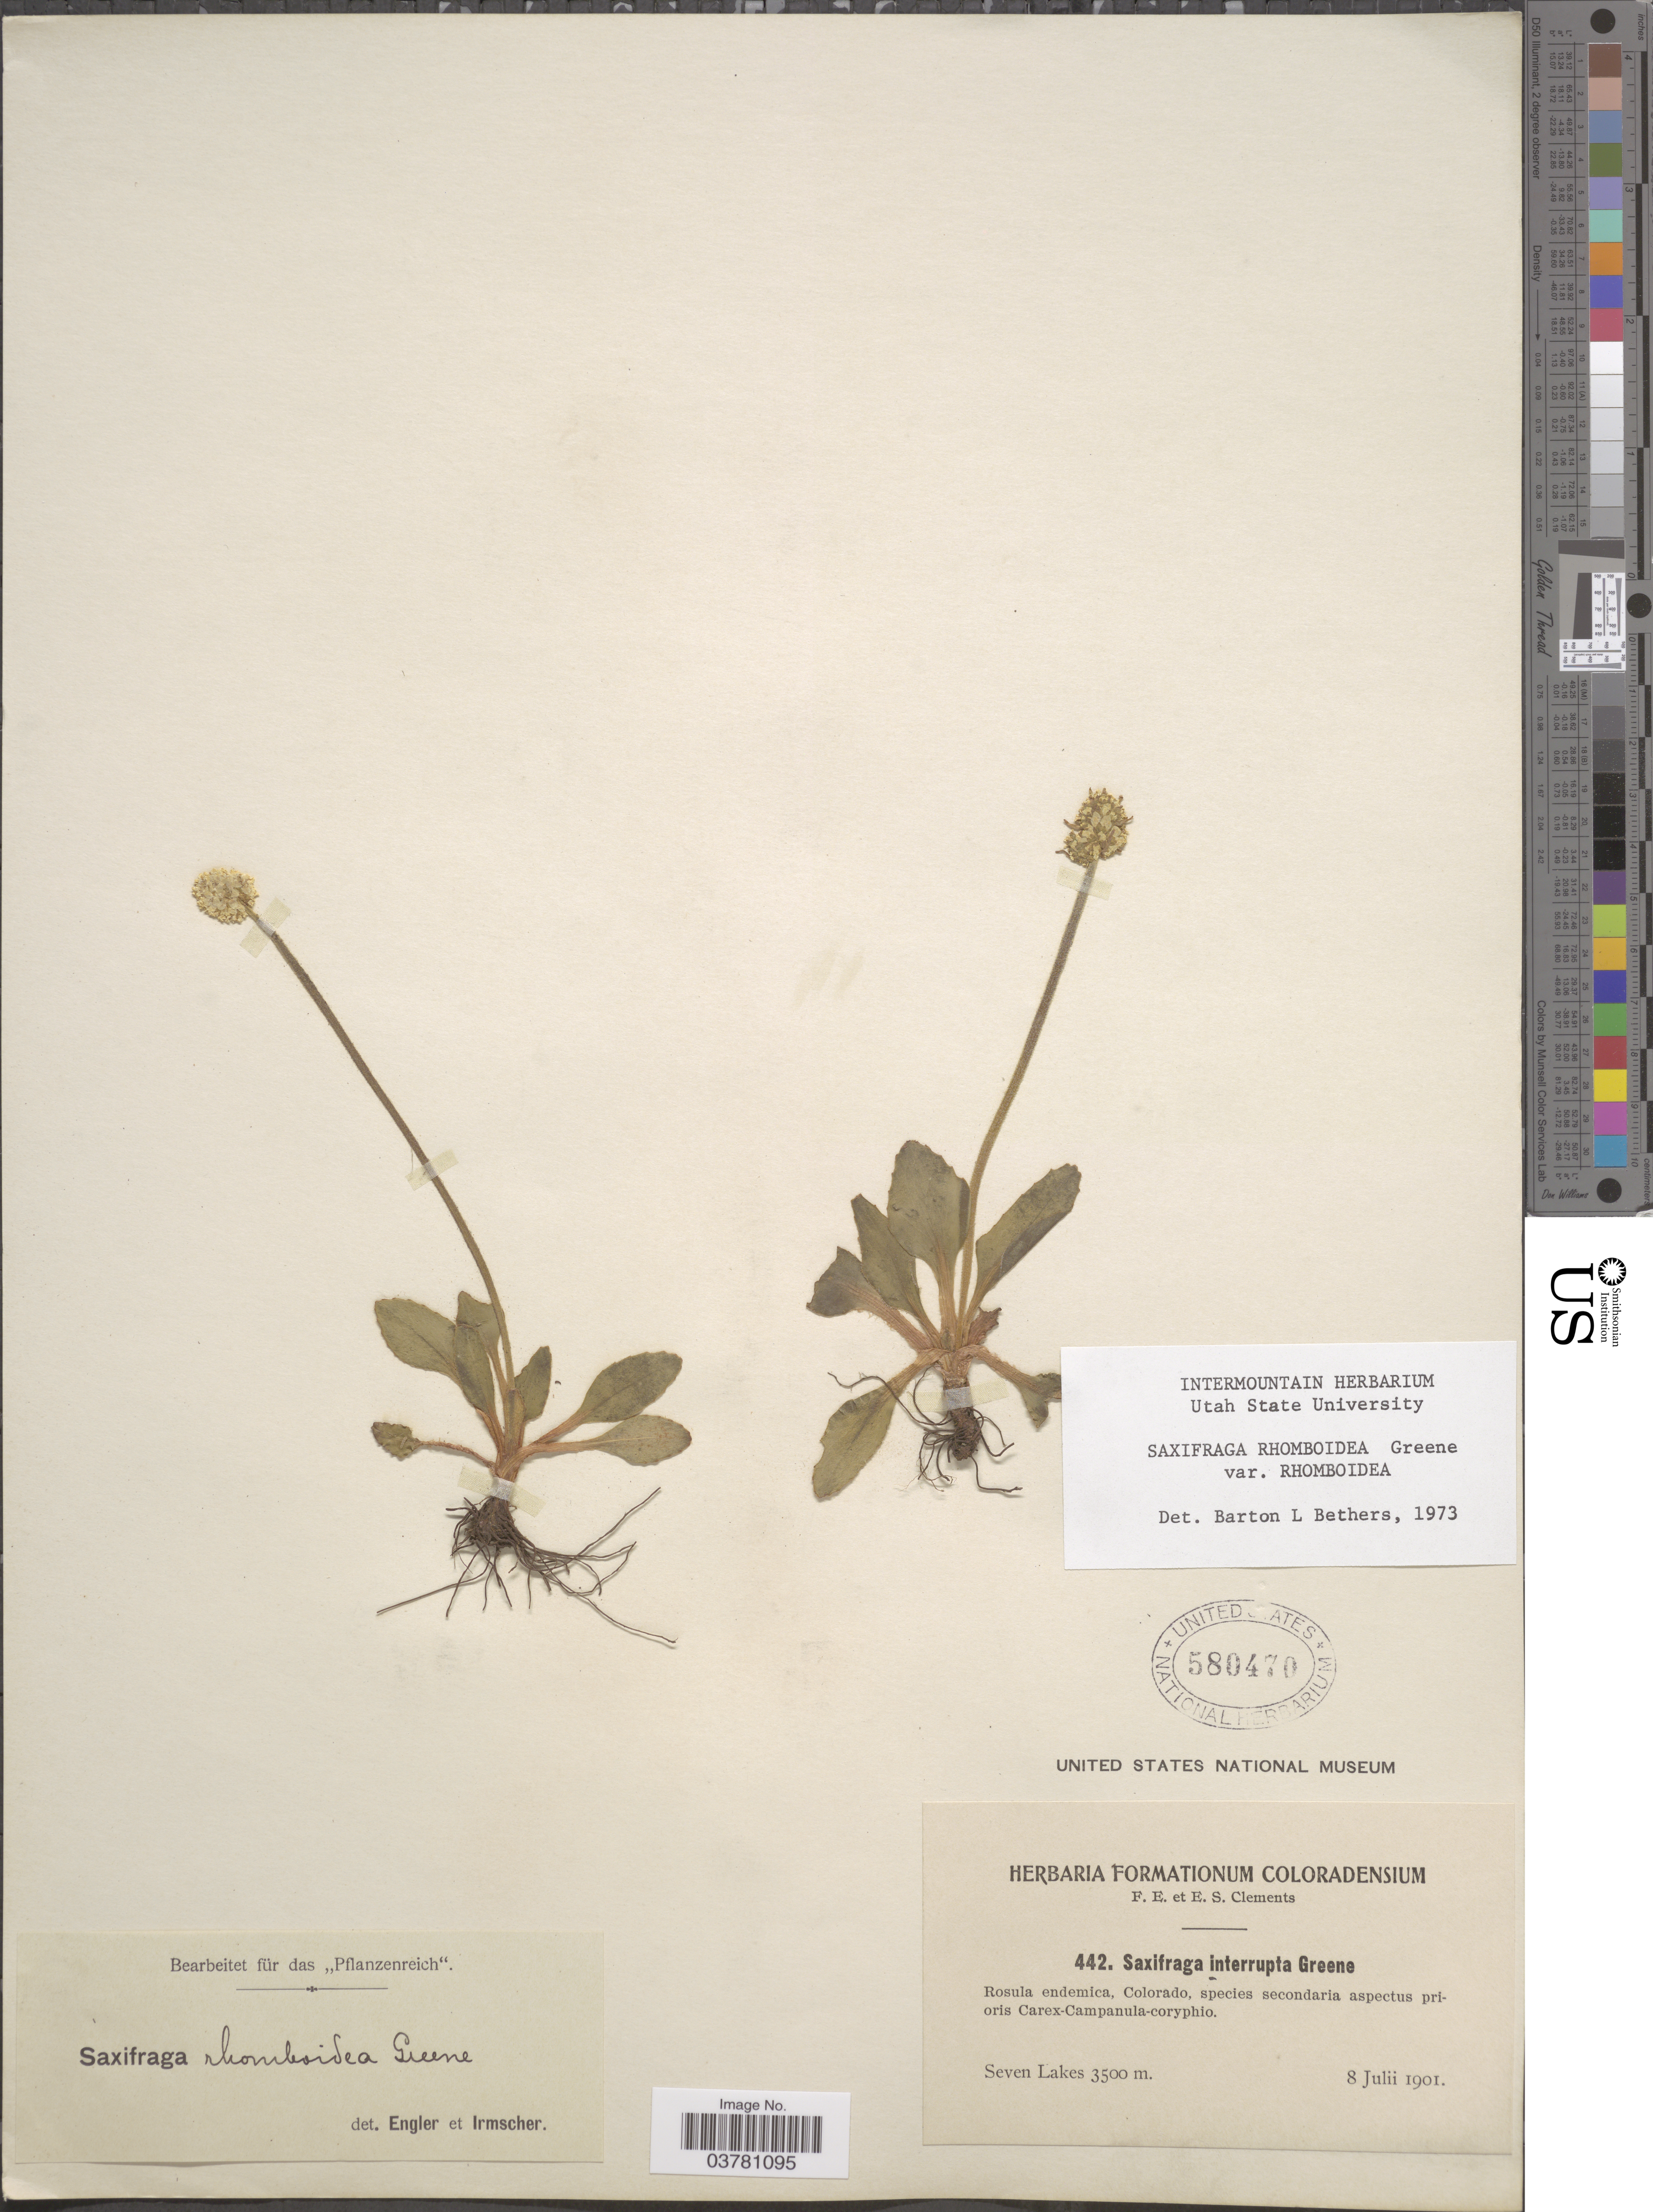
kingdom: Plantae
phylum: Tracheophyta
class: Magnoliopsida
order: Saxifragales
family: Saxifragaceae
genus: Micranthes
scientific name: Micranthes rhomboidea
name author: (Greene) Small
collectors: F. E. Clements & E. S. Clements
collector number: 442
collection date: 1901-07-08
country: United States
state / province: Colorado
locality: Seven Lakes.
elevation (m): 3500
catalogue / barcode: US 580470